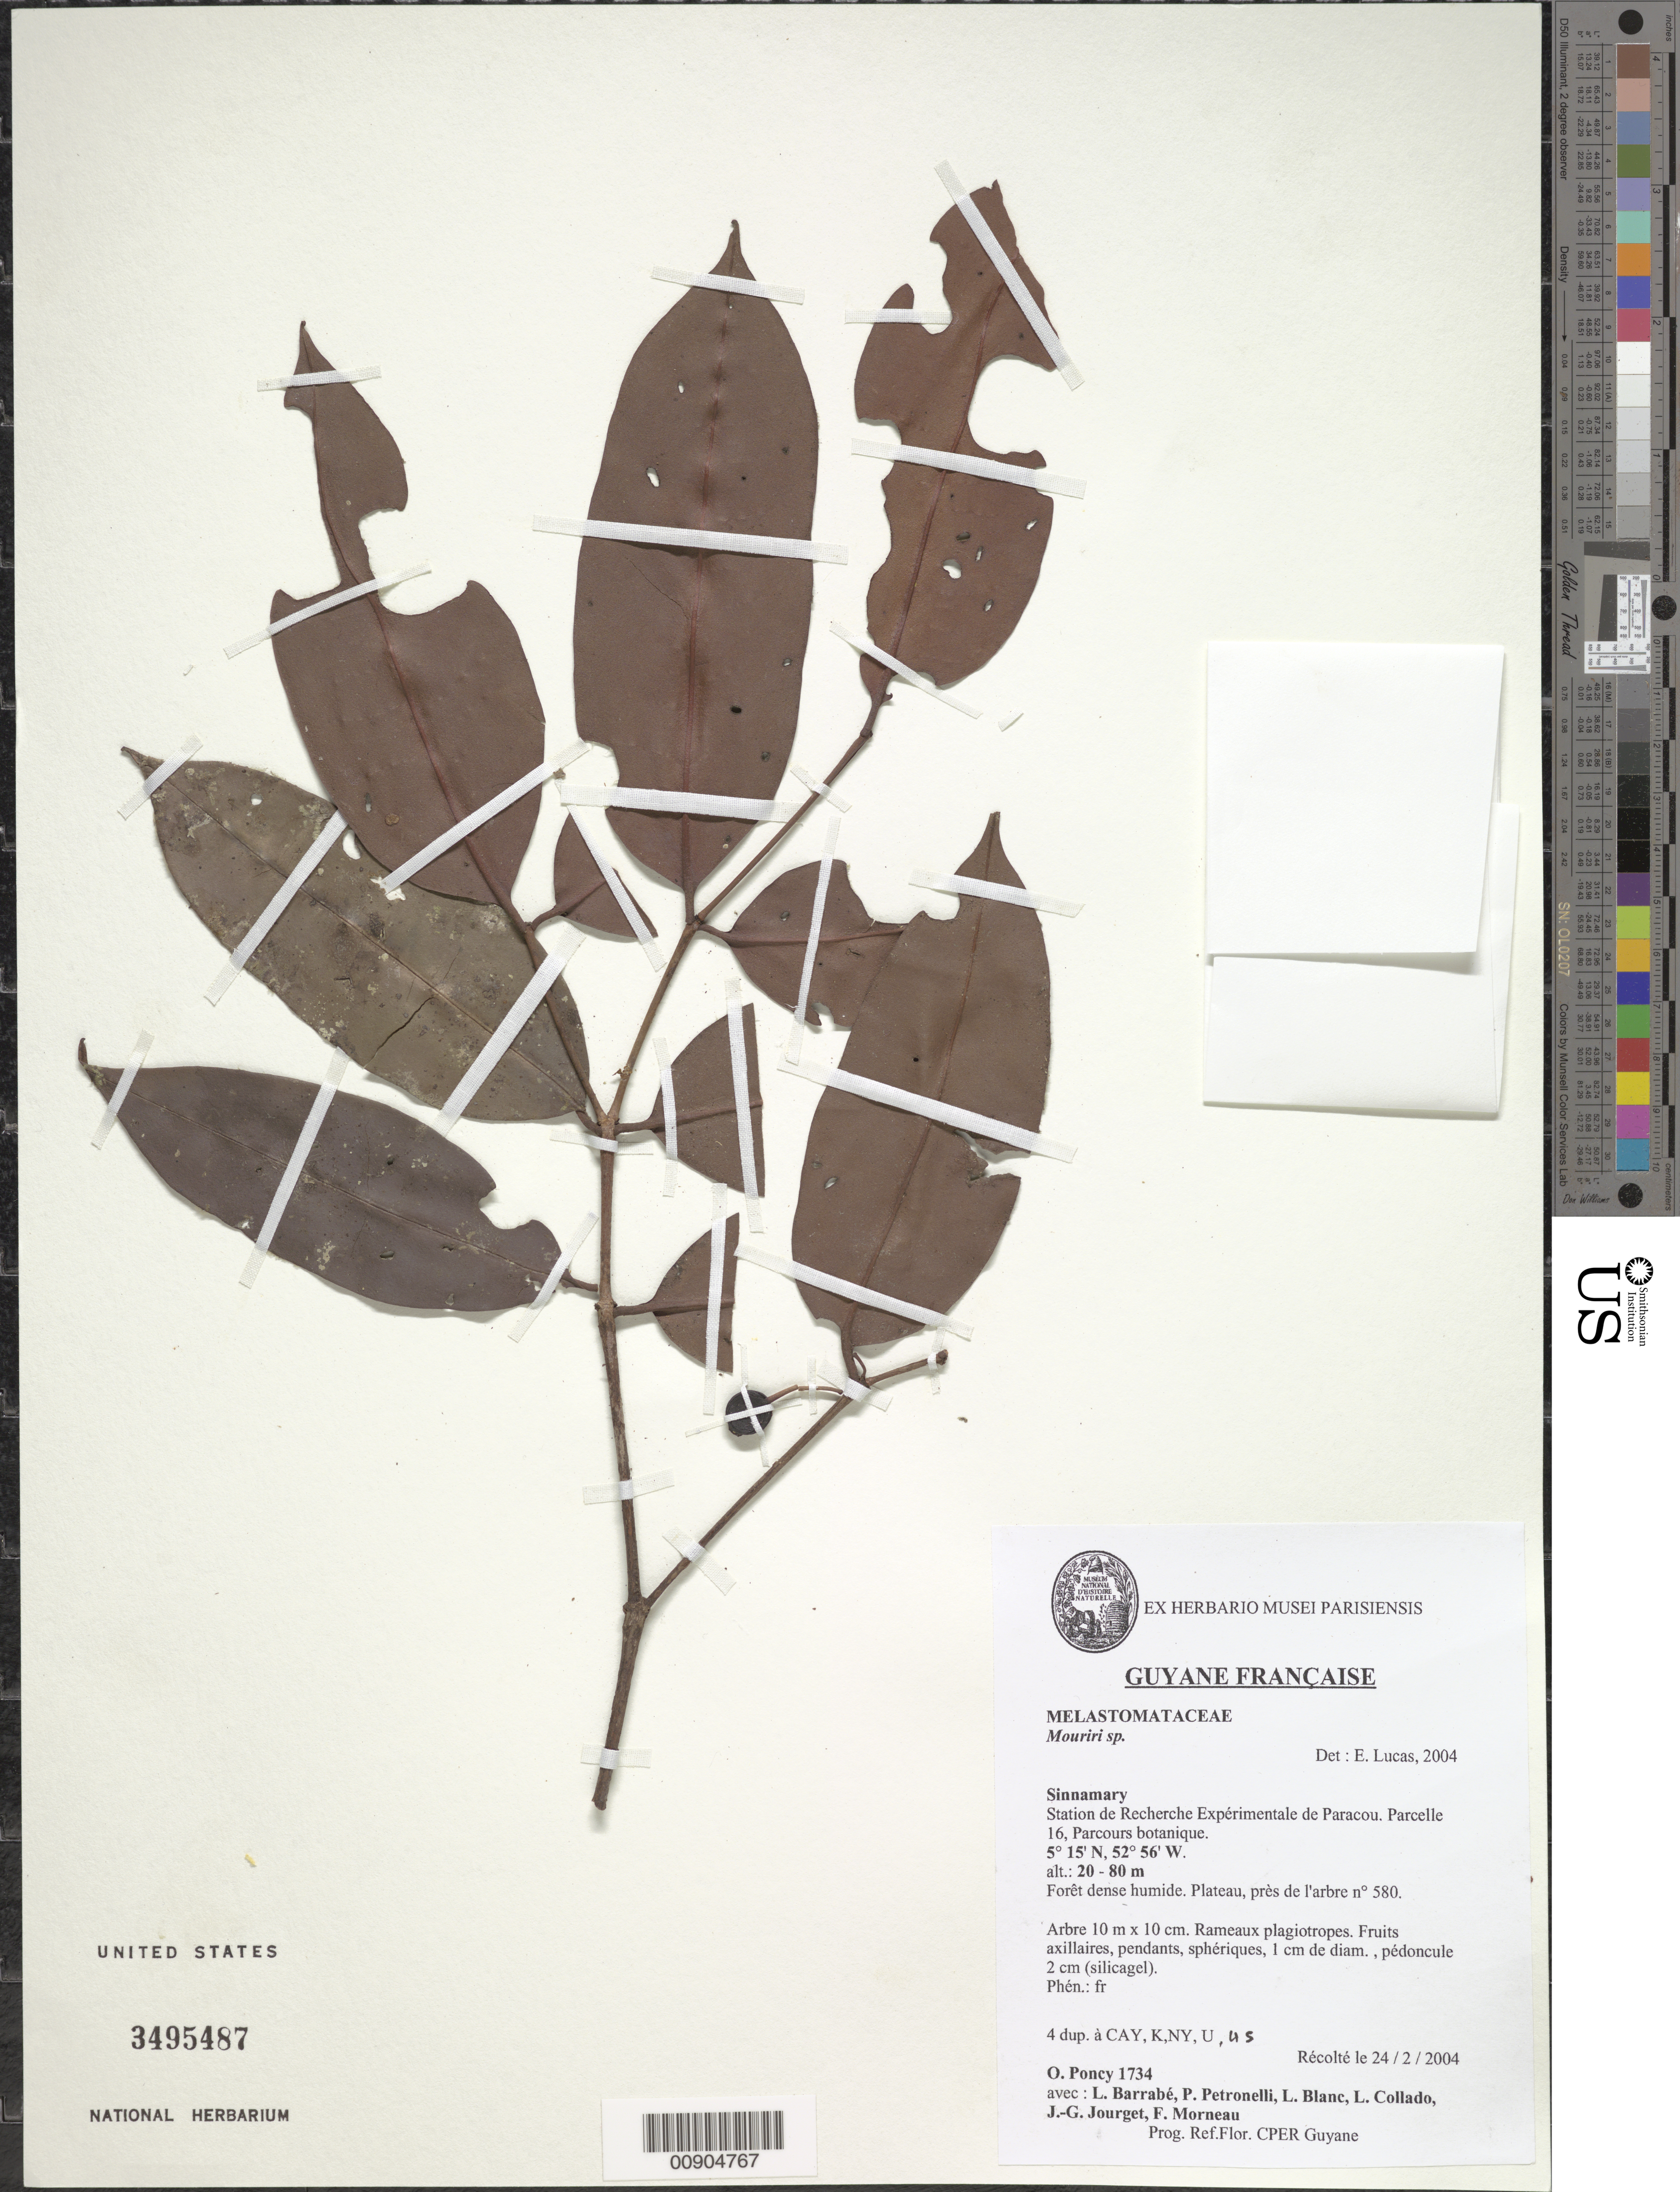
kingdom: Plantae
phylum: Tracheophyta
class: Magnoliopsida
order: Myrtales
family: Melastomataceae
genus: Mouriri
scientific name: Mouriri sp.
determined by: Lucas, E.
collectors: O. Poncy, L. Barrabé, P. Petronelli, L. Blanc, L. Collado, J. Jourget & F. Morneau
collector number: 1734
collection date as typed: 24-Feb-04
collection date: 2004-02-24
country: French Guiana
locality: Sinnamary, Station de Recherche Expérimental de Paracou. Parcelle 16, Parcours botanique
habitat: Forêt dense humide, plateau, près de l'arbre no. 580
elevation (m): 20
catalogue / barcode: US 3495487